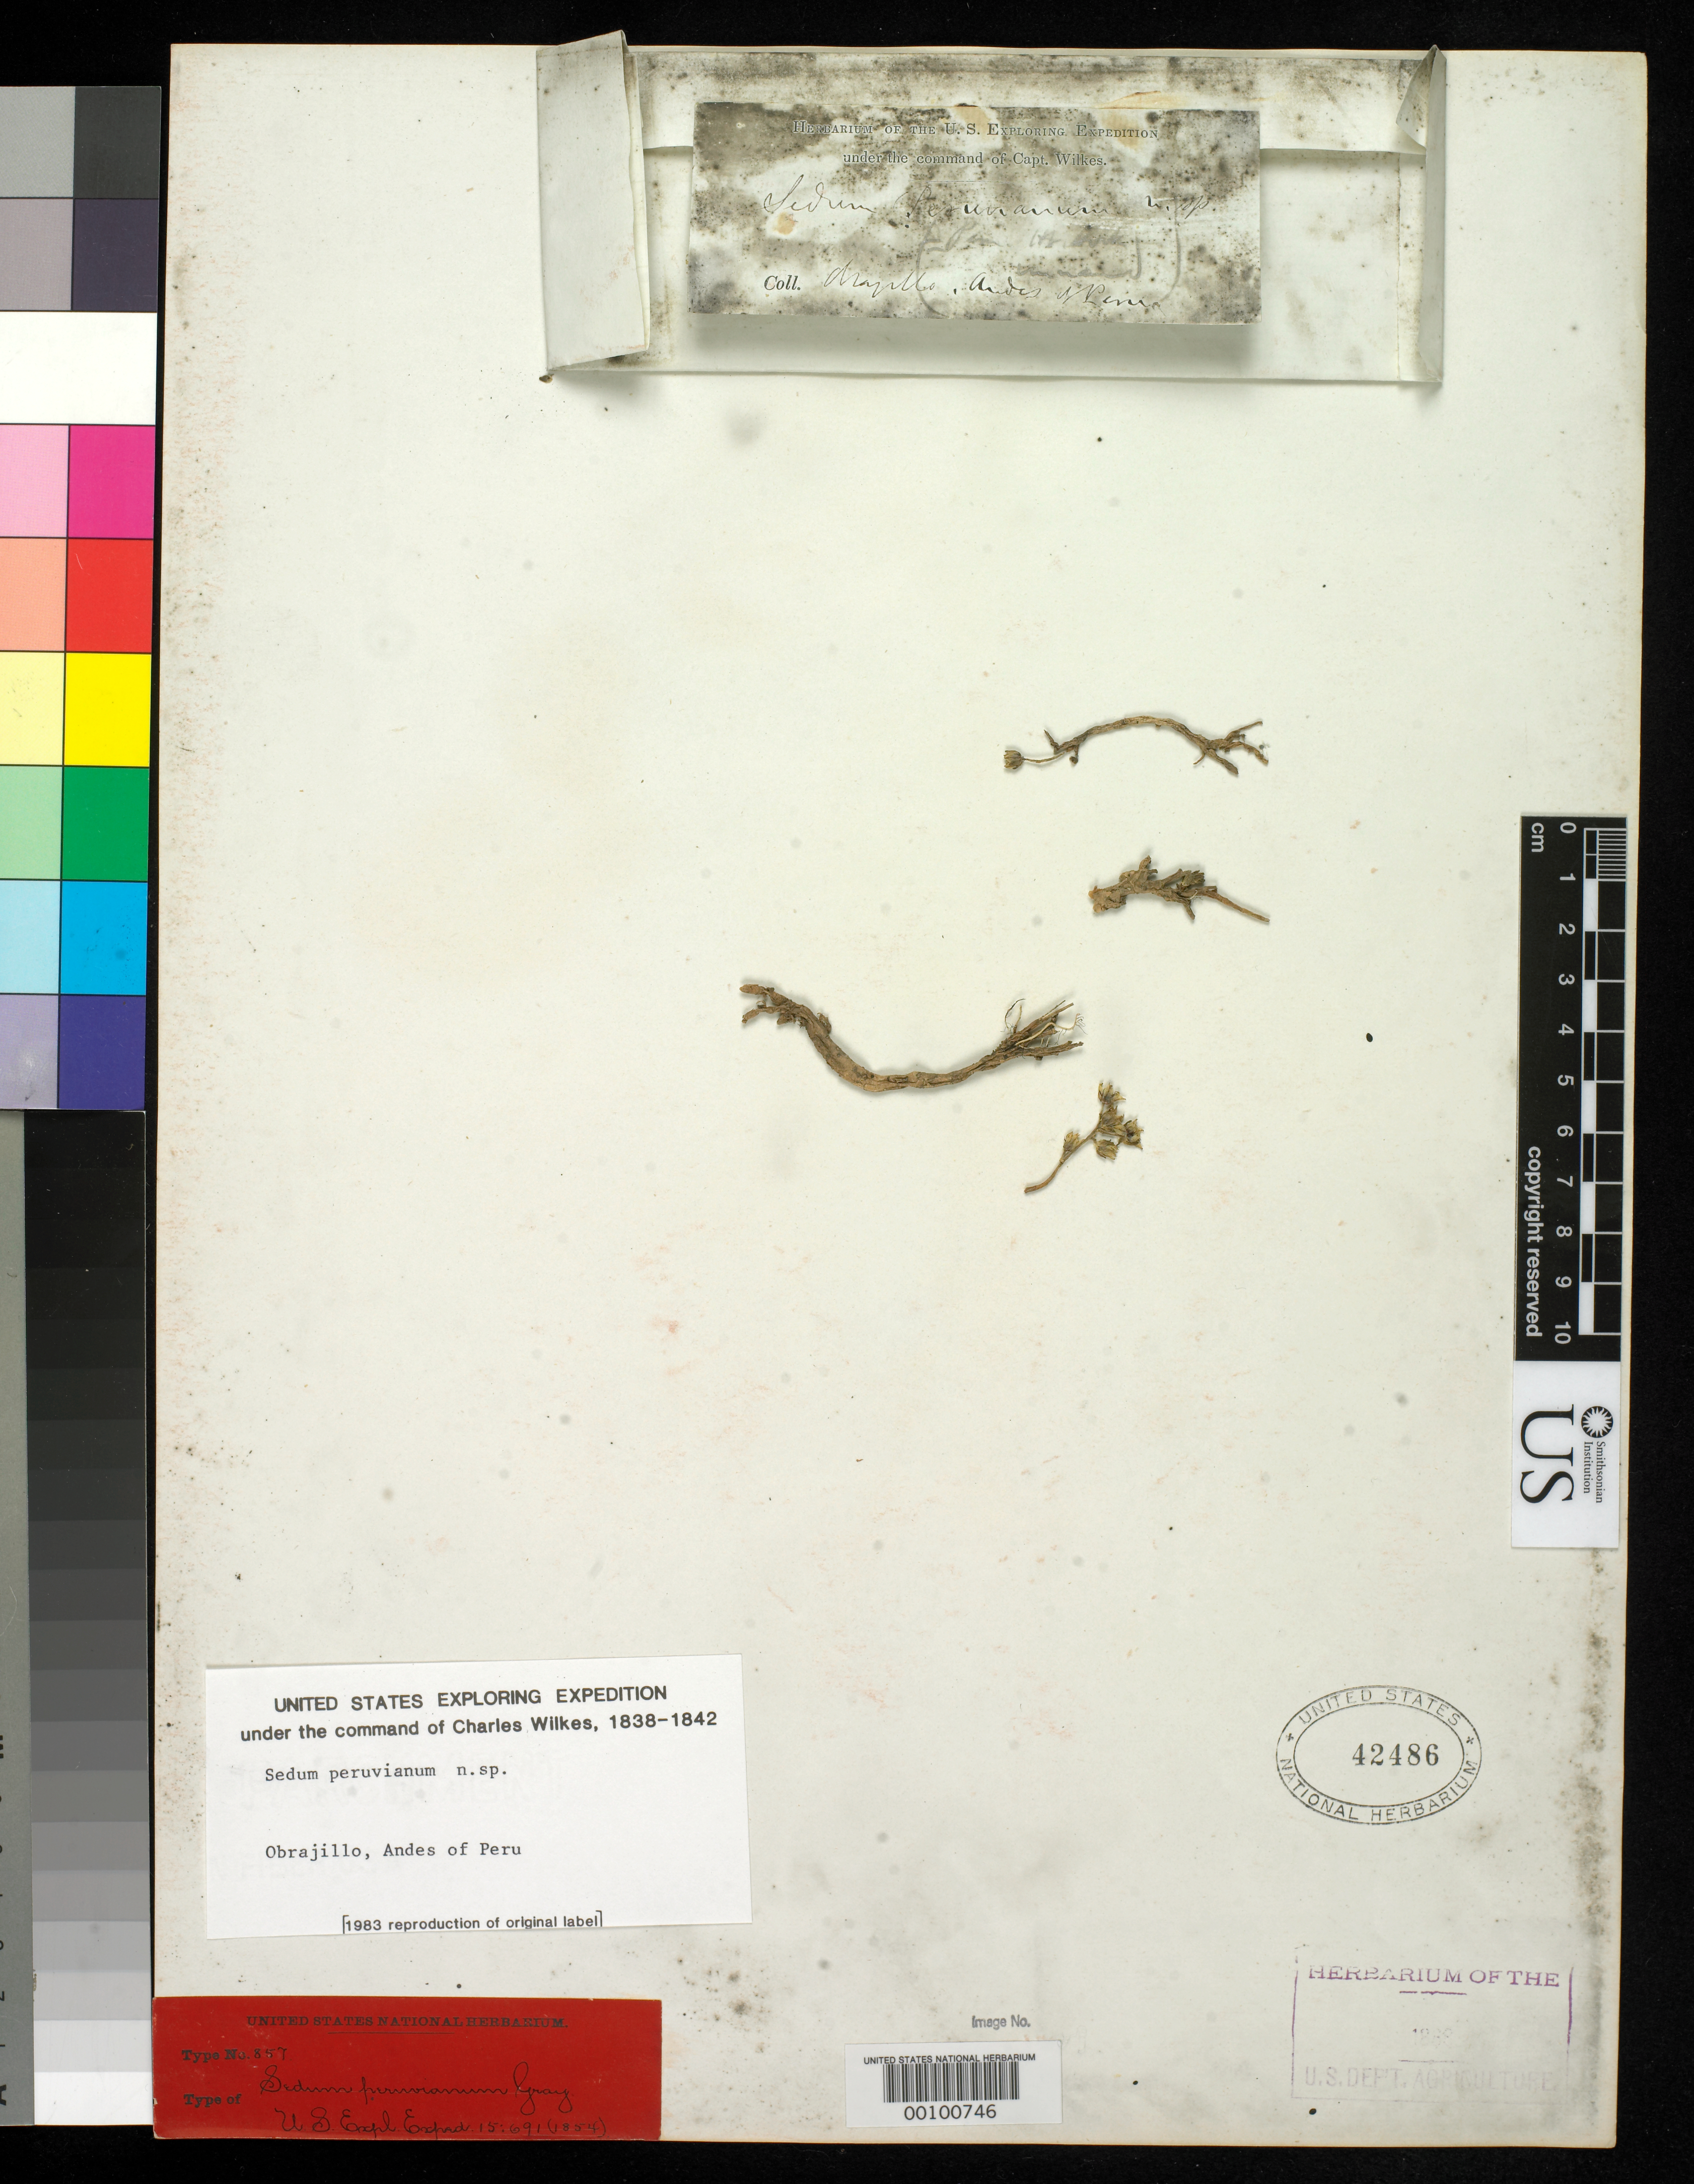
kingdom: Plantae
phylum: Tracheophyta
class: Magnoliopsida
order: Saxifragales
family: Crassulaceae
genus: Sedum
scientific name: Sedum peruvianum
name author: A. Gray in Wilkes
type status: Type Collection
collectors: Wilkes Explor. Exped.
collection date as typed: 1838 to -- --- 1842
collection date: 1838/1842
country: Peru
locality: Andes, from Obrajillo to Calnai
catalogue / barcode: US 42486